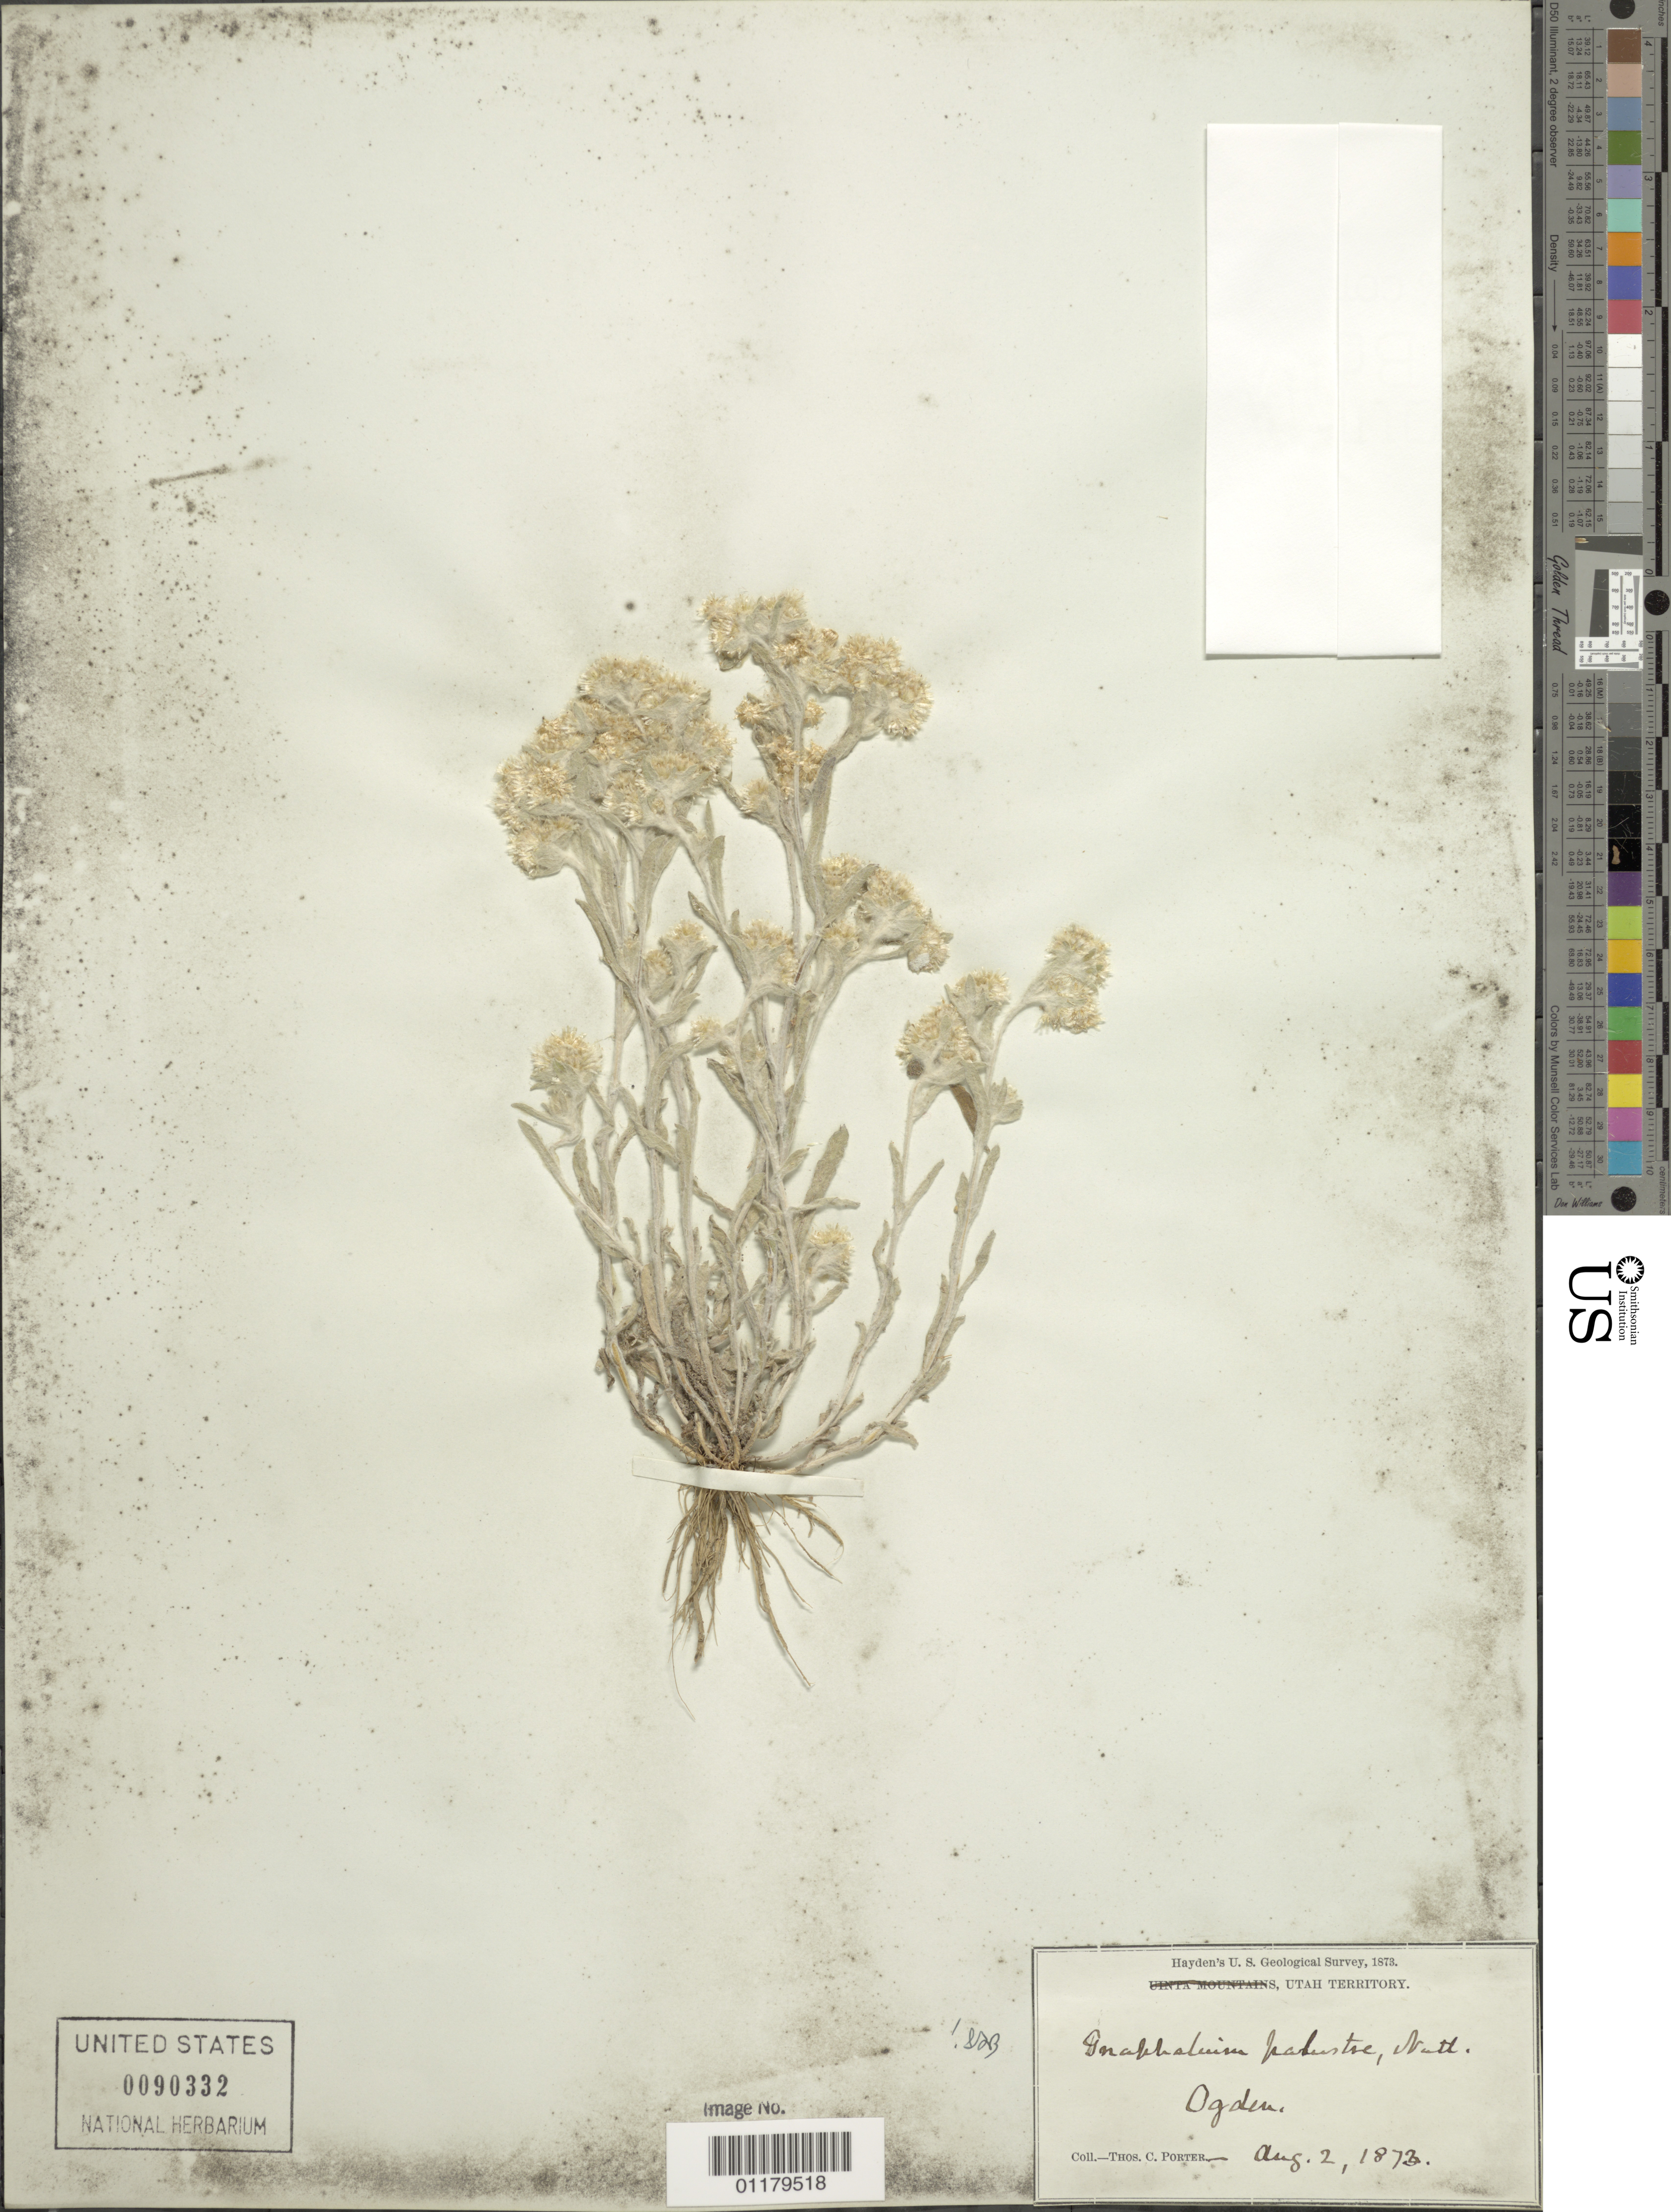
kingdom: Plantae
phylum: Tracheophyta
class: Magnoliopsida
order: Asterales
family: Asteraceae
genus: Gnaphalium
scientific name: Gnaphalium palustre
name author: Nutt.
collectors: T. C. Porter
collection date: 1873-08-02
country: United States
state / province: Utah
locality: Ogden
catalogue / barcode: US 90332